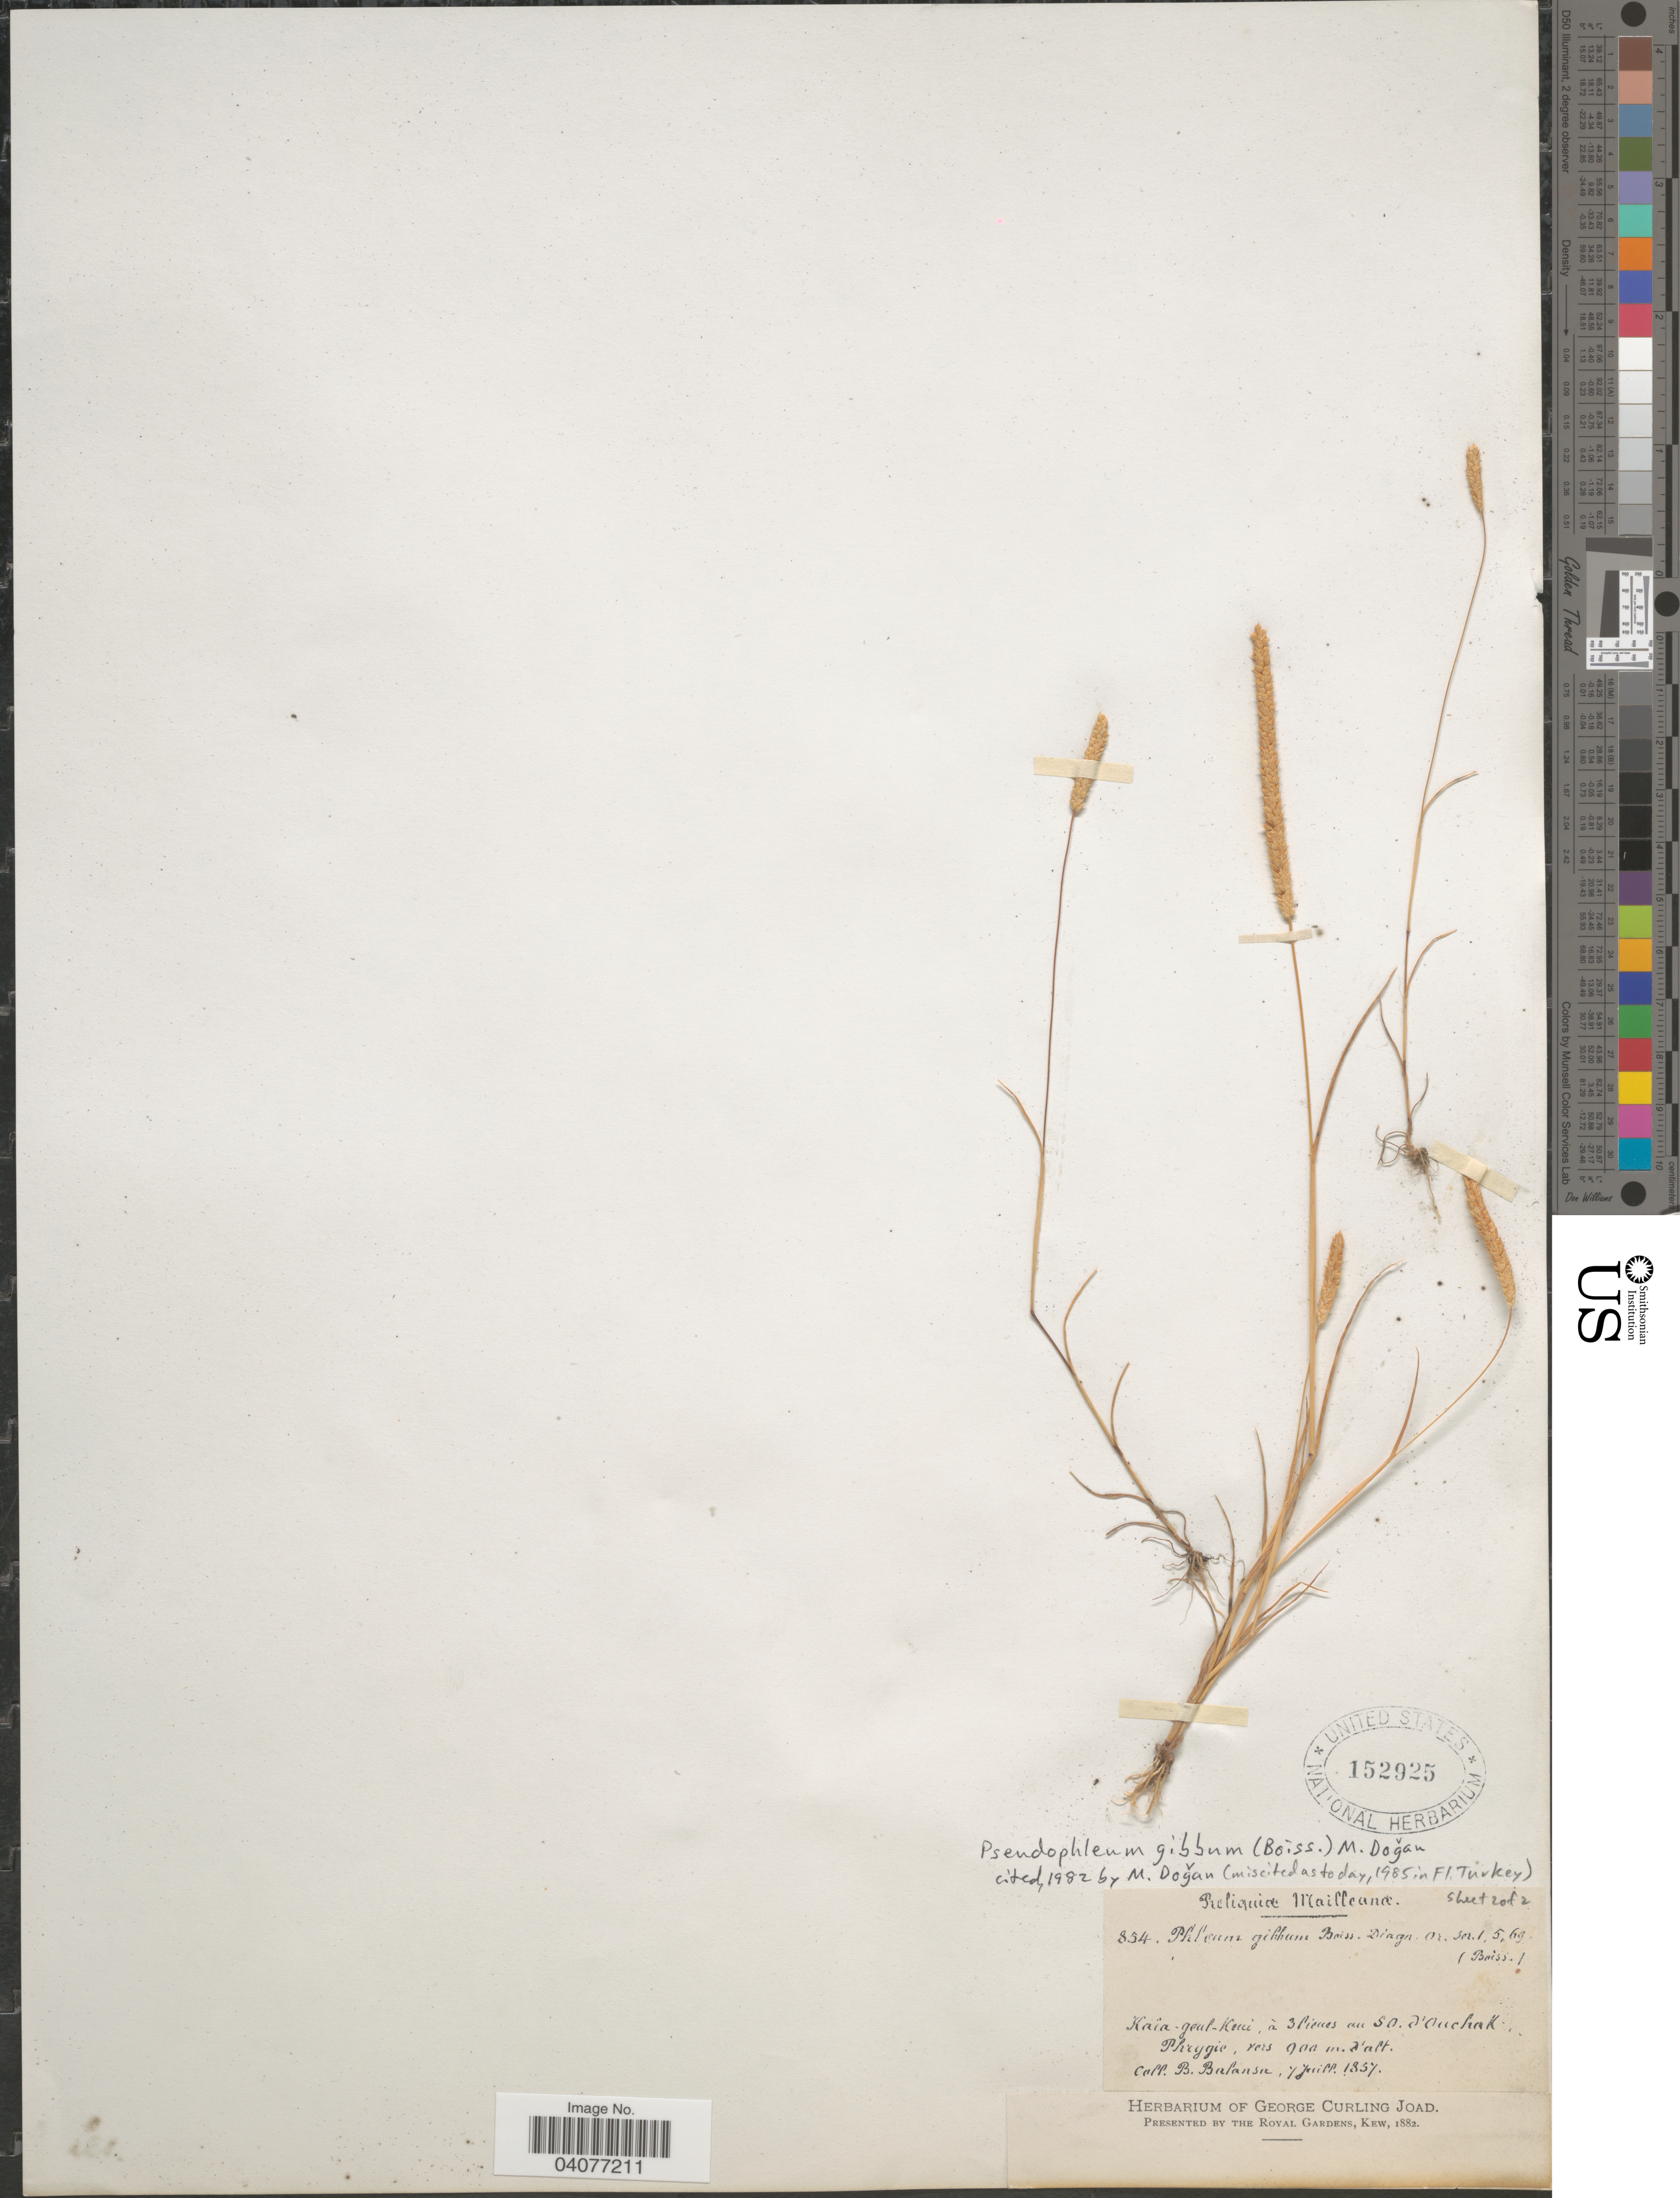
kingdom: Plantae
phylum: Tracheophyta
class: Liliopsida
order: Poales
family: Poaceae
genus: Pseudophleum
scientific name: Pseudophleum gibbum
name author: (Boiss.) Doğan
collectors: B. Balansa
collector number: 854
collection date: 1857-07-07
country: Turkey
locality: Kaïa-geul-Keni, à 3 lieues au S.O. d'Auchak, Phrygie.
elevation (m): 900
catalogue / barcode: US 152925